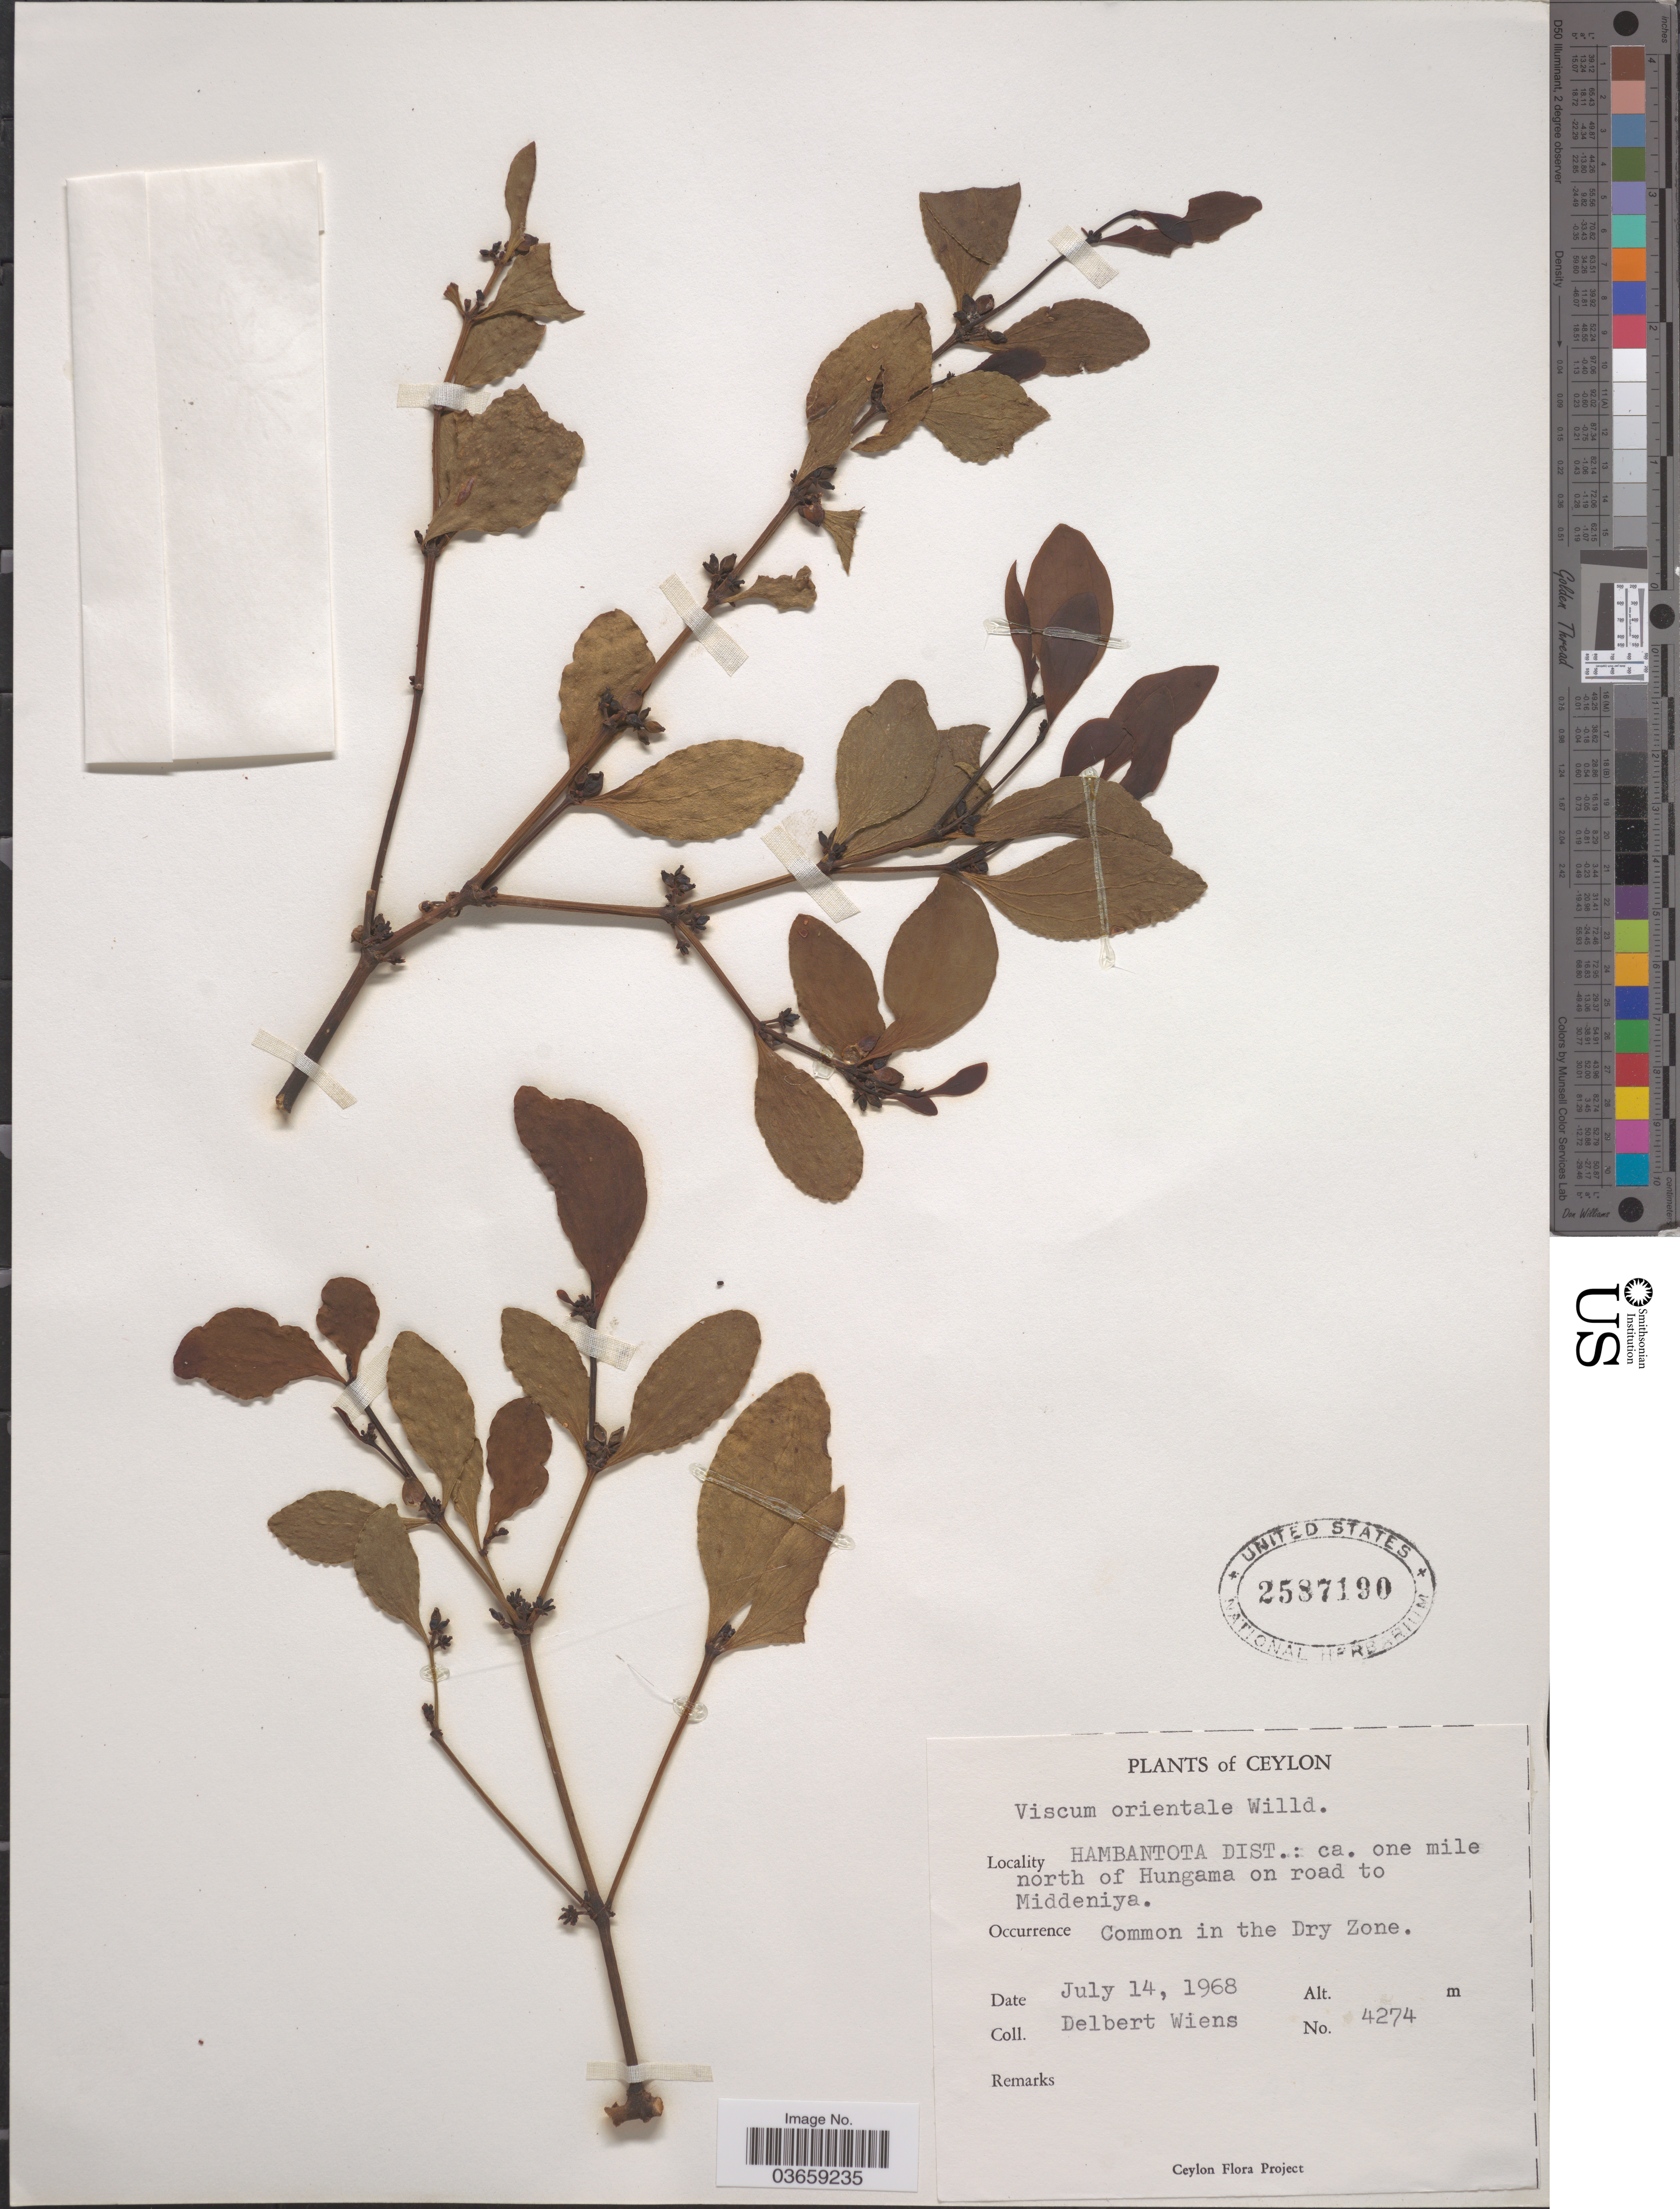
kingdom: Plantae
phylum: Tracheophyta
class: Magnoliopsida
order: Santalales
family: Viscaceae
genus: Viscum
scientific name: Viscum orientale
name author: DC.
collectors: D. Wiens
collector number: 4274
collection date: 1968-07-14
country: Sri Lanka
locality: Ceylon. Hambantota Dist.: ca. one mile north of Hungama on road to Middeniya.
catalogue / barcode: US 2587190